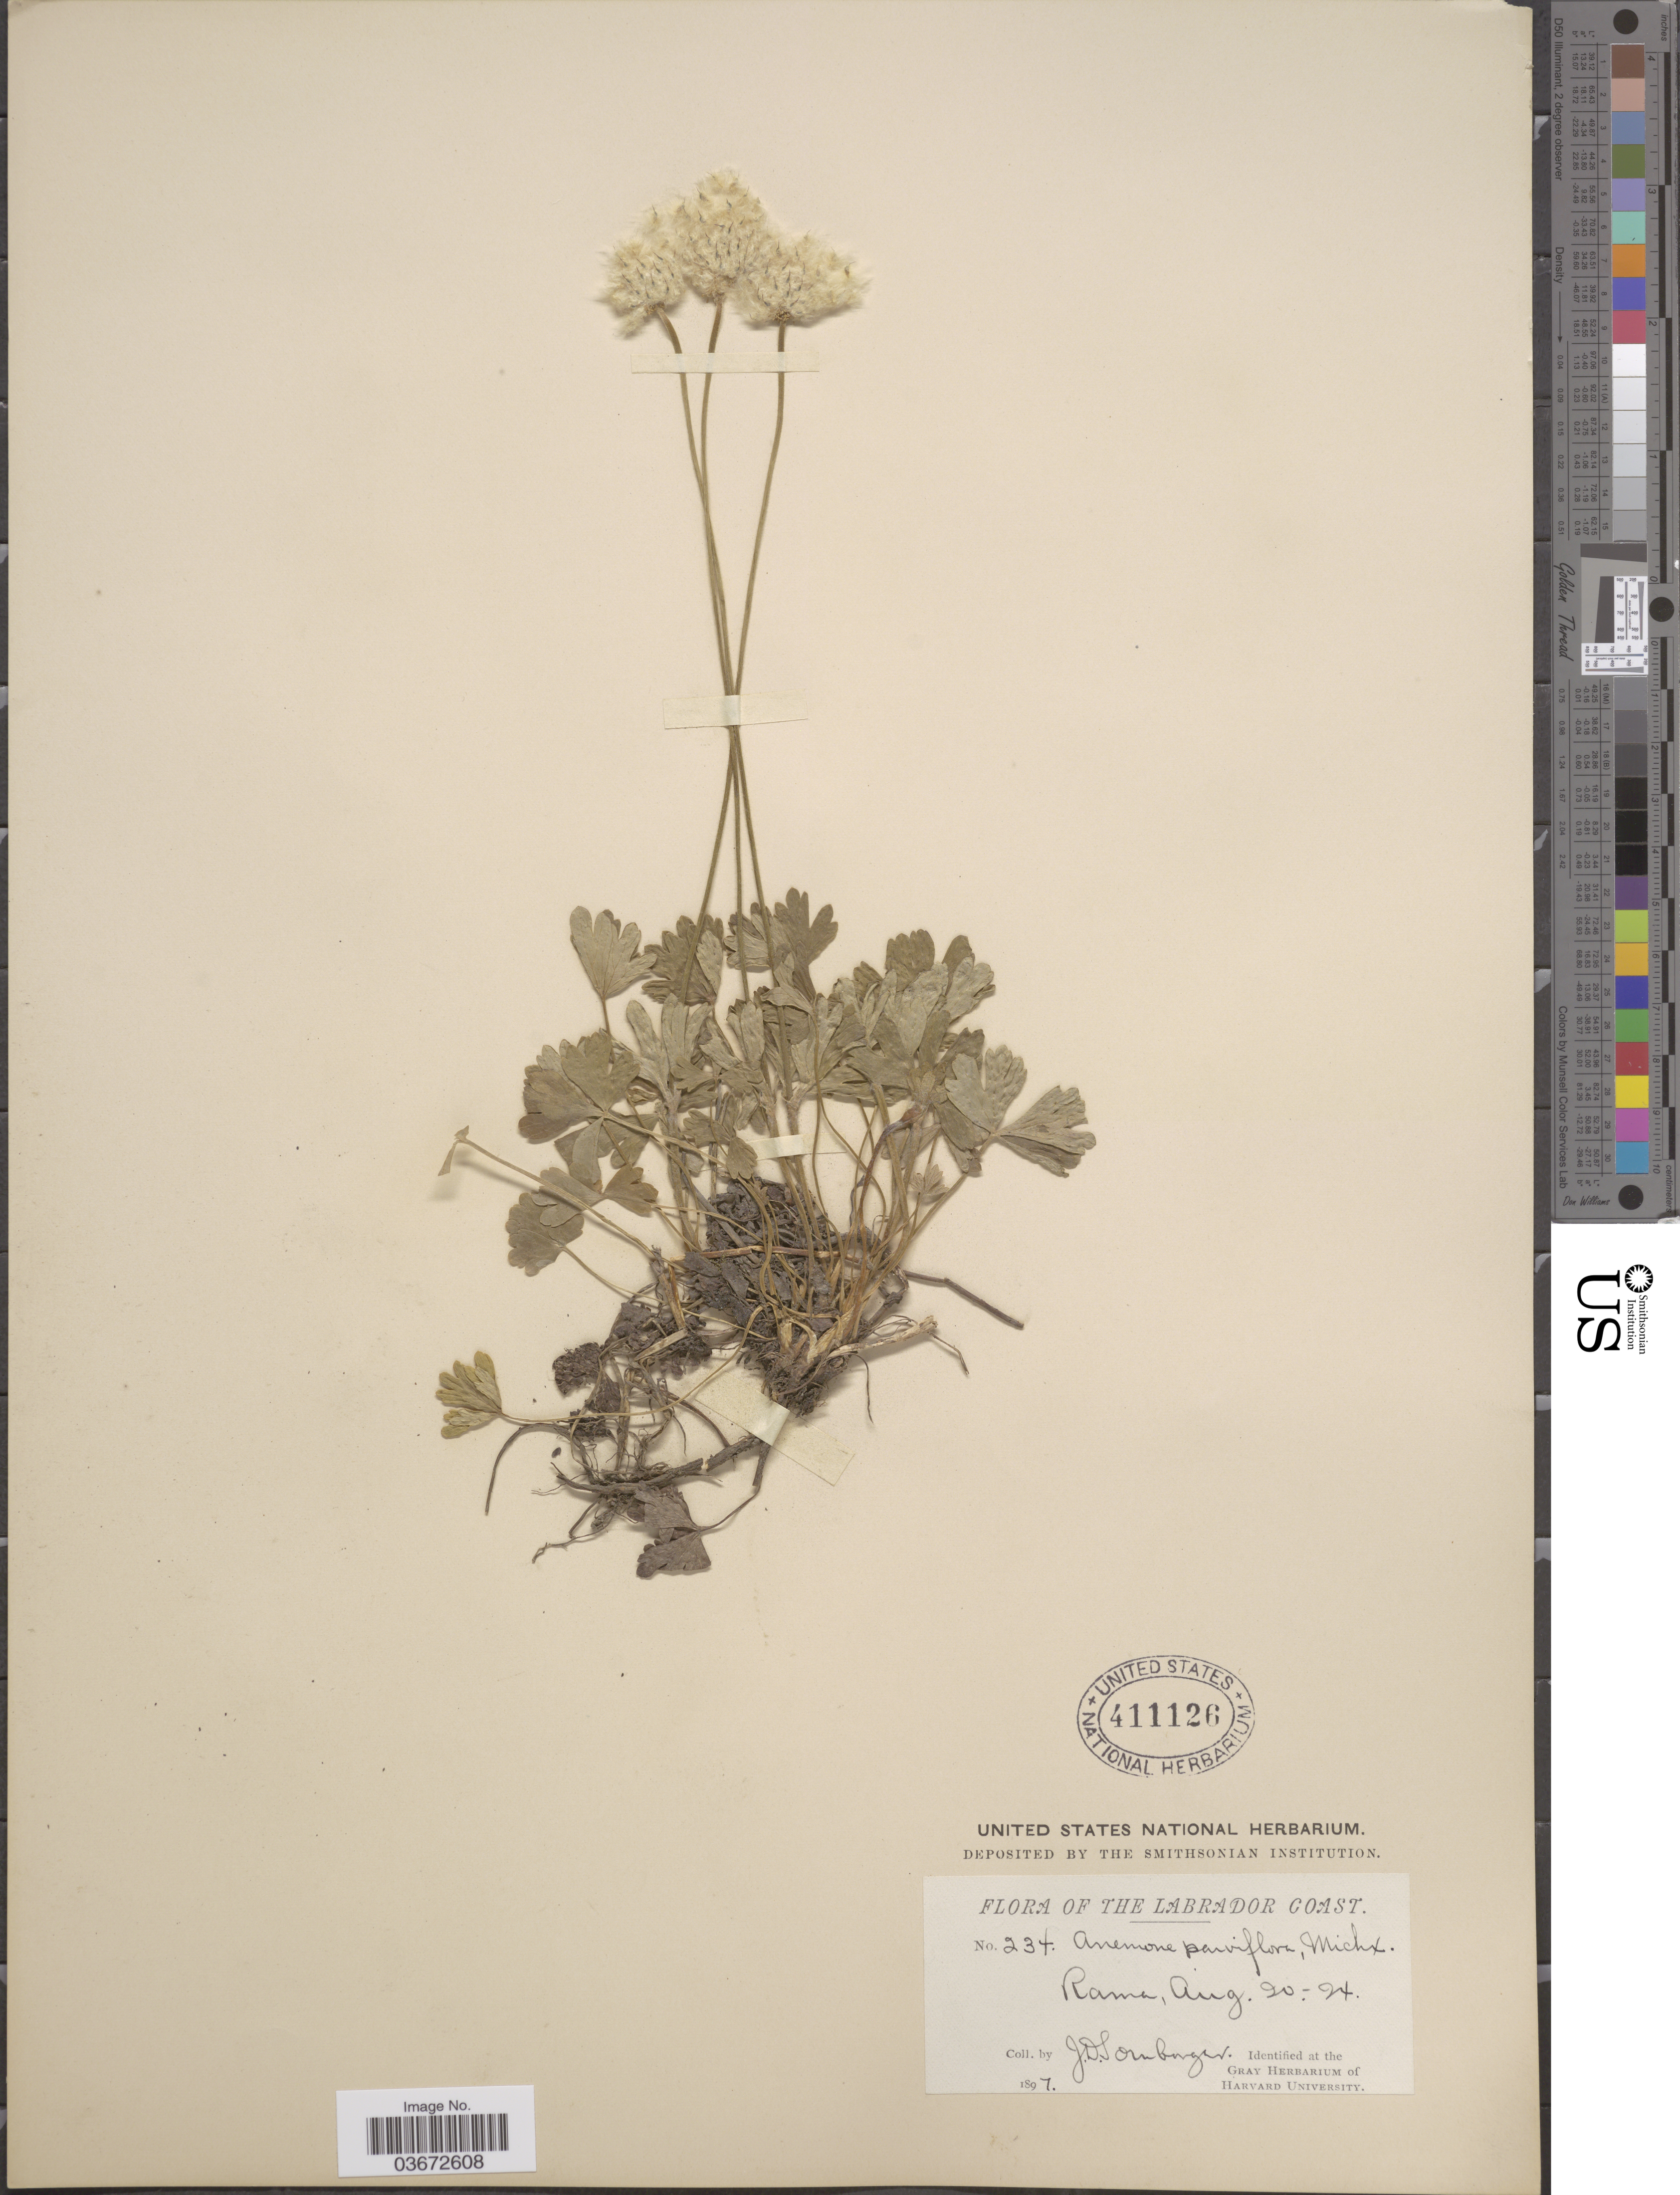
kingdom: Plantae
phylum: Tracheophyta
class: Magnoliopsida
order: Ranunculales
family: Ranunculaceae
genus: Anemone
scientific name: Anemone parviflora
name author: Michx.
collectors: J. Sornborger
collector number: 234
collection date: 1897-08-20/1897-08-24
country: Canada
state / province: Newfoundland and Labrador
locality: The Labrador Coast. Rama.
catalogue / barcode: US 411126